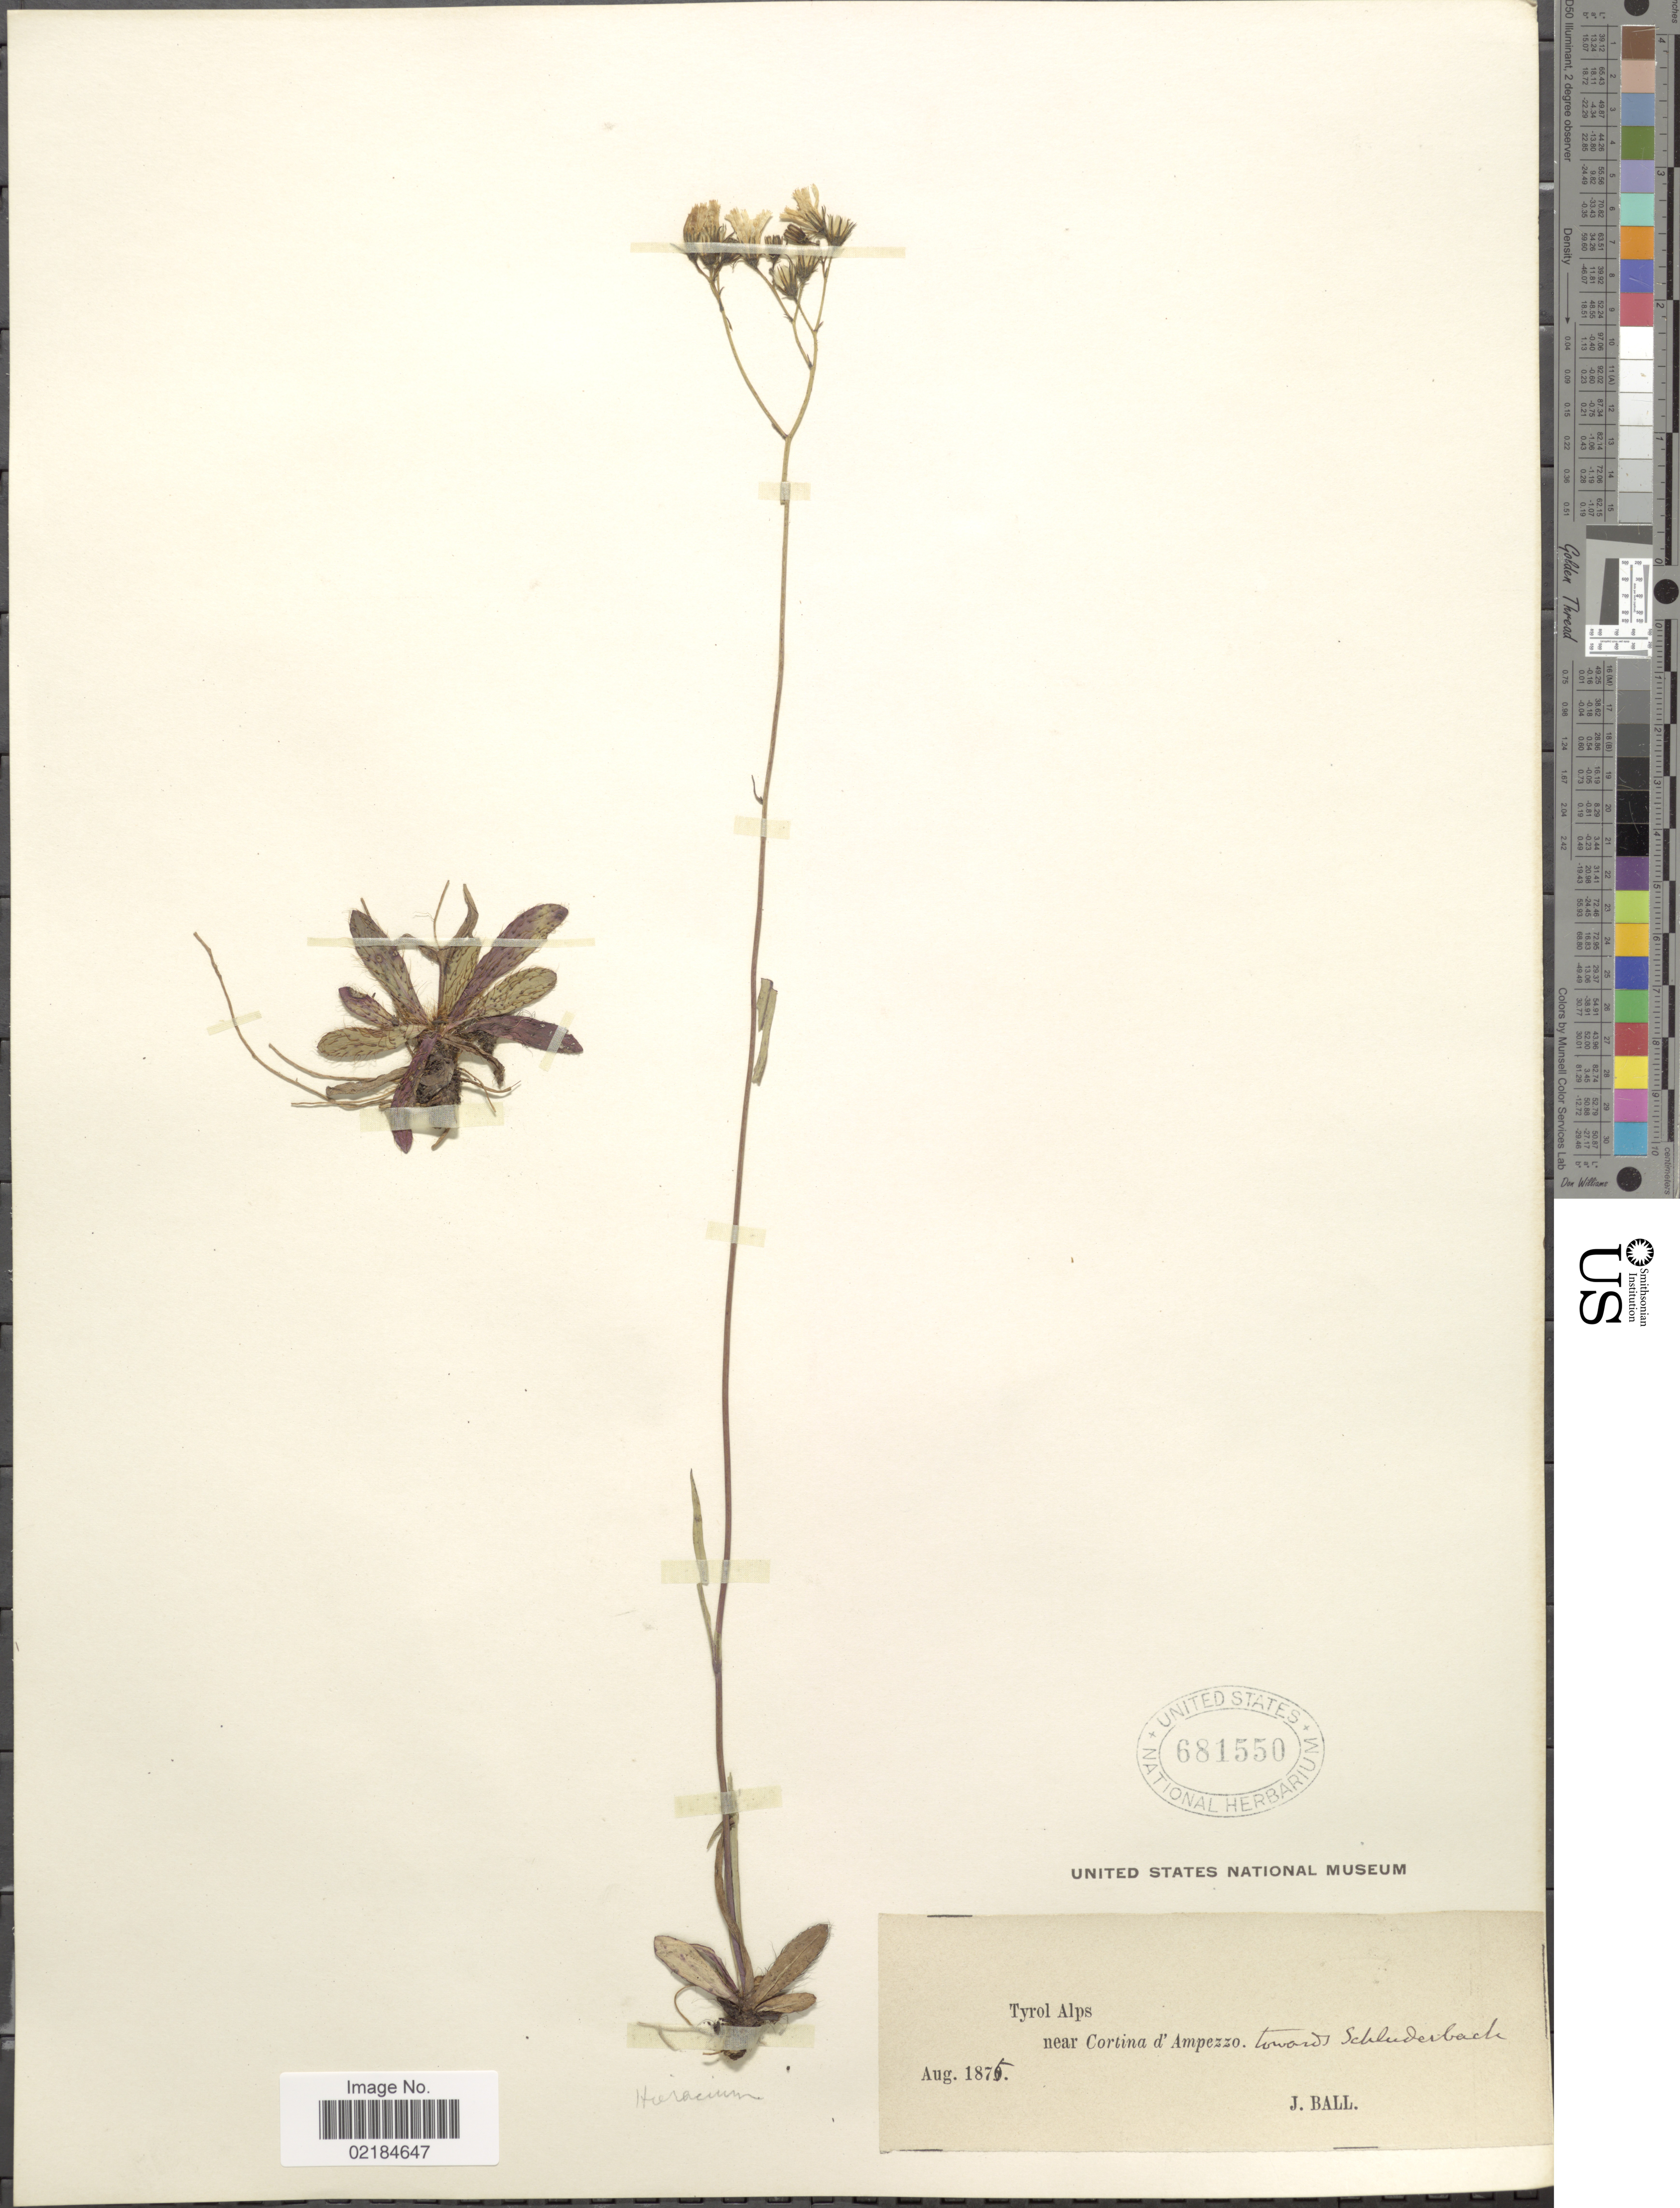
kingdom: Plantae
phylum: Tracheophyta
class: Magnoliopsida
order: Asterales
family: Asteraceae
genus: Hieracium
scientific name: Hieracium repandulare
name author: Druce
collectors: J. Ball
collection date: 1875-08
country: Italy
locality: Tyrol Alps, Near Cortina d'Ampezzo towards Schluderbach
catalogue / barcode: US 681550